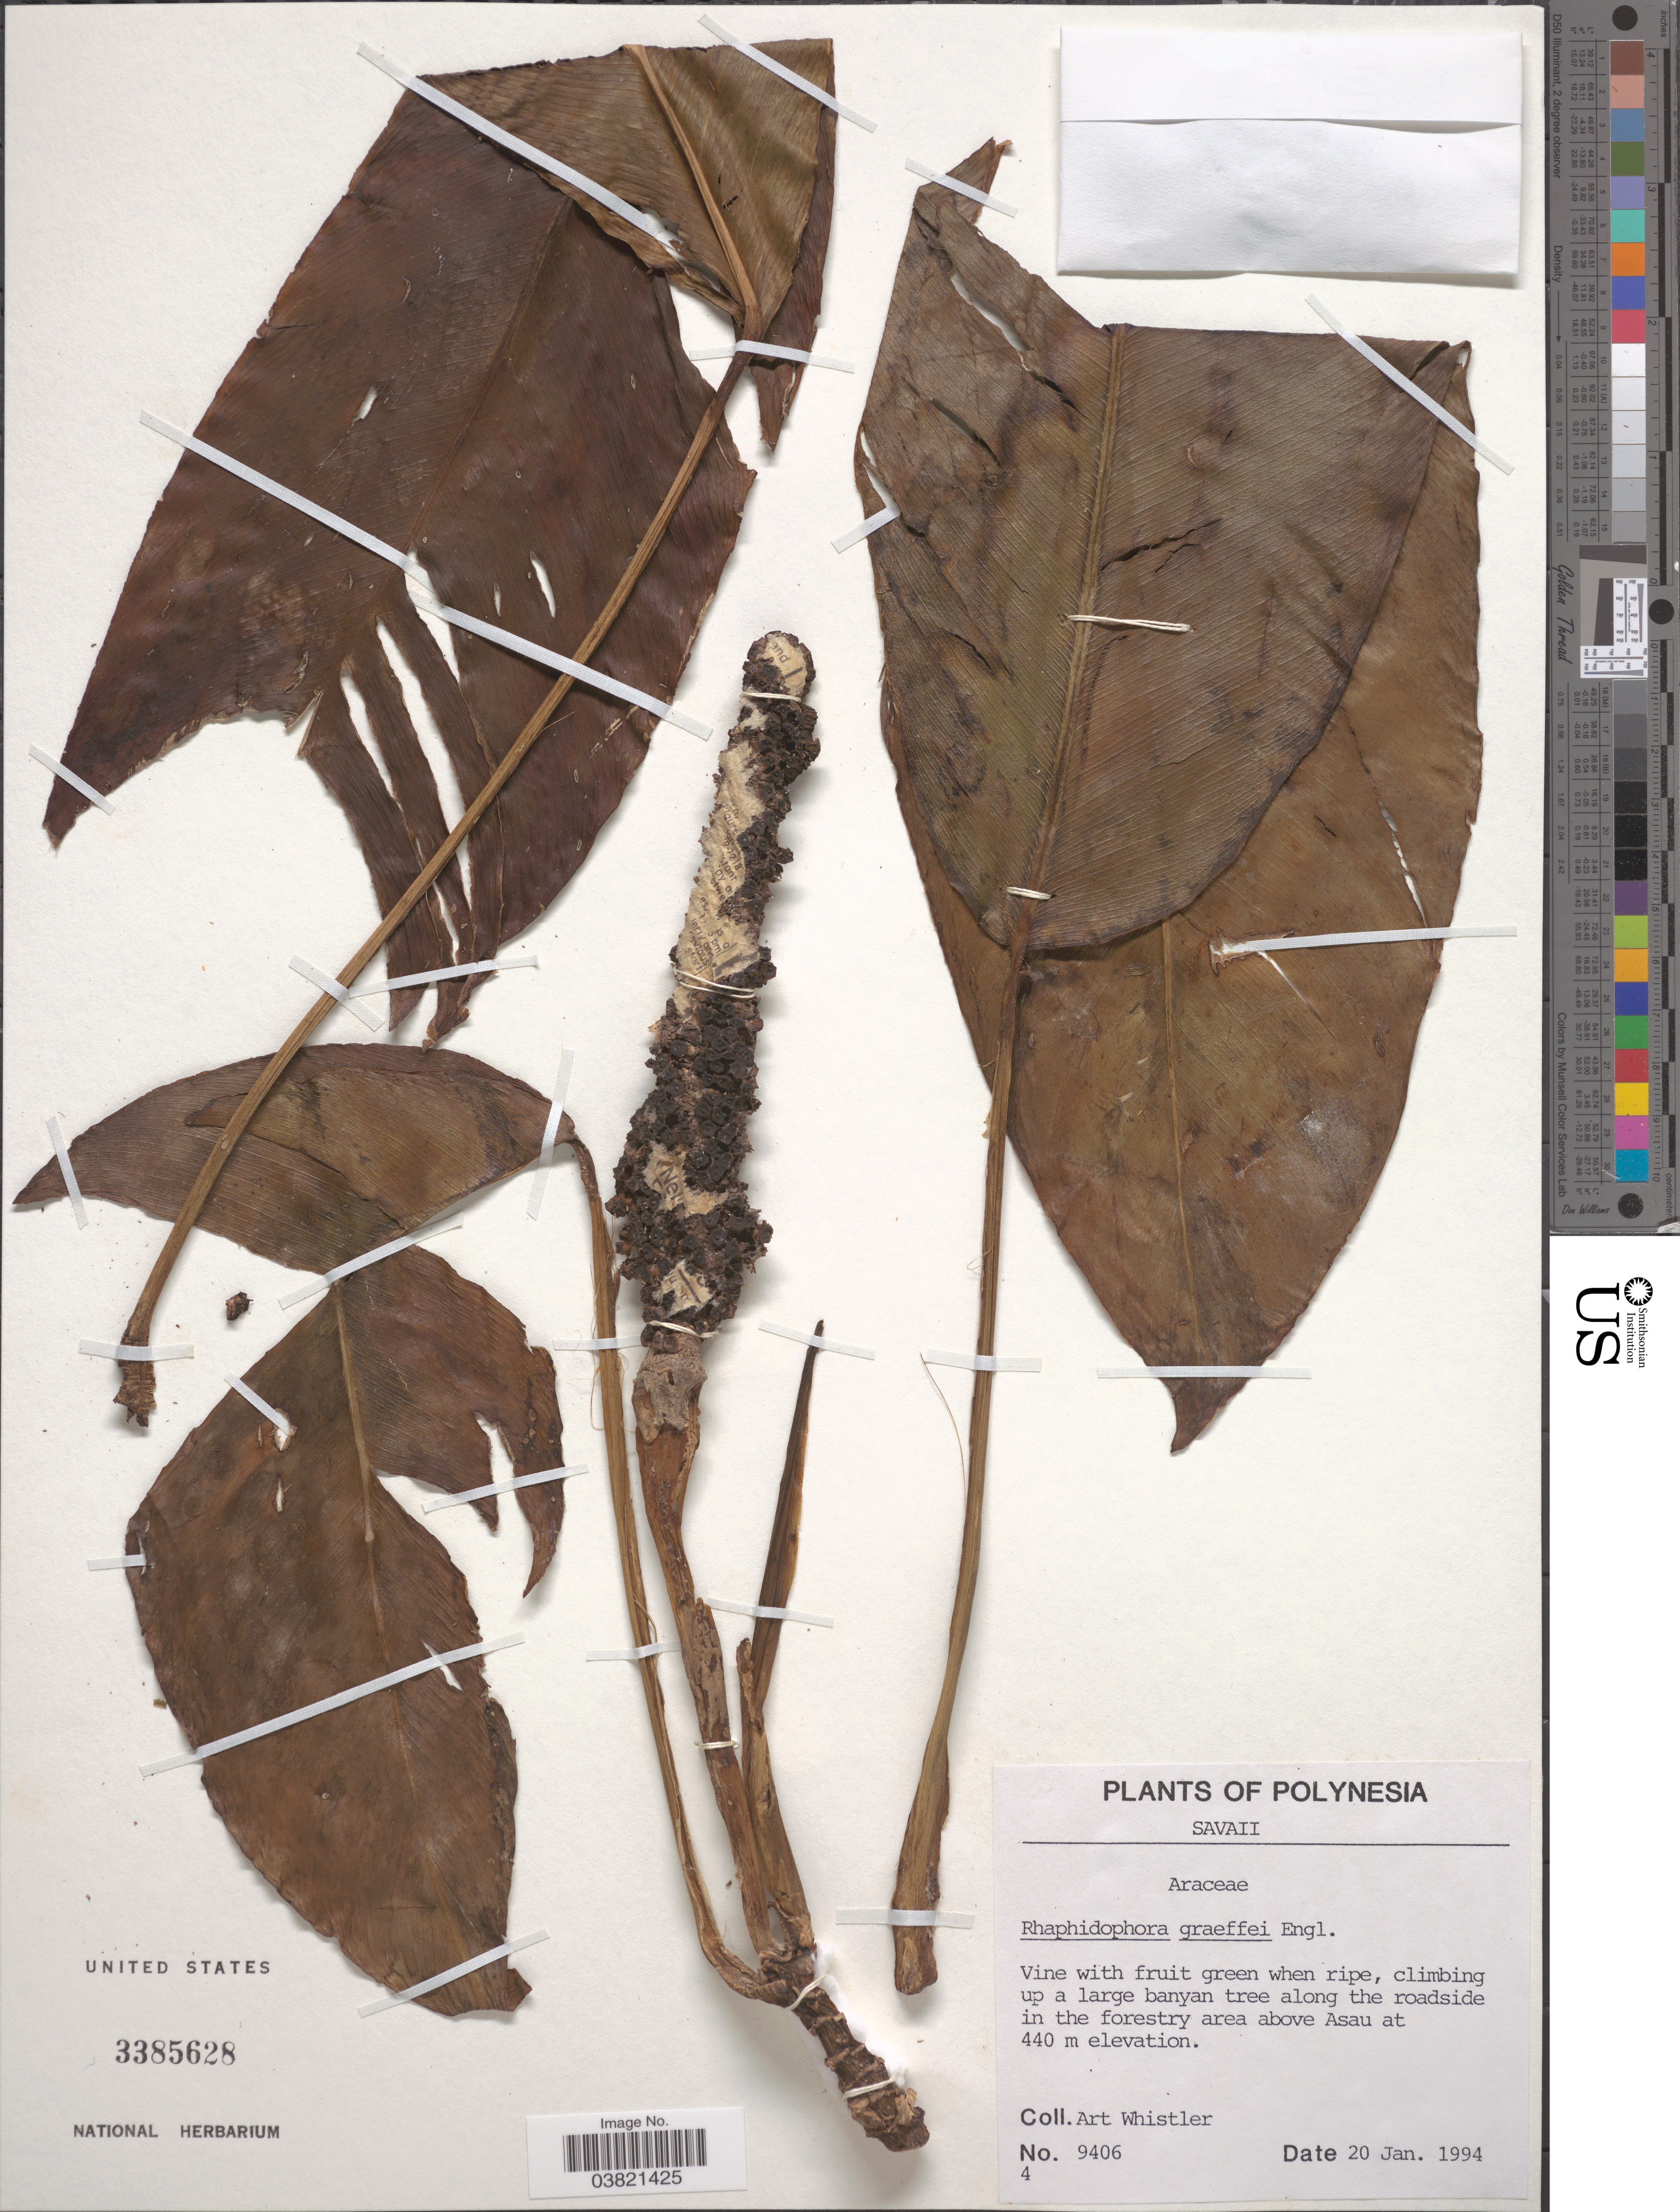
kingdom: Plantae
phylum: Tracheophyta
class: Liliopsida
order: Alismatales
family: Araceae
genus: Rhaphidophora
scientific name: Rhaphidophora graeffei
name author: Engl.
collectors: A. Whistler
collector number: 9406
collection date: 1994-01-20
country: Samoa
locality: Polynesia. Savaii. Along the roadside in the forestry area above Asau.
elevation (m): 440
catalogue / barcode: US 3385628